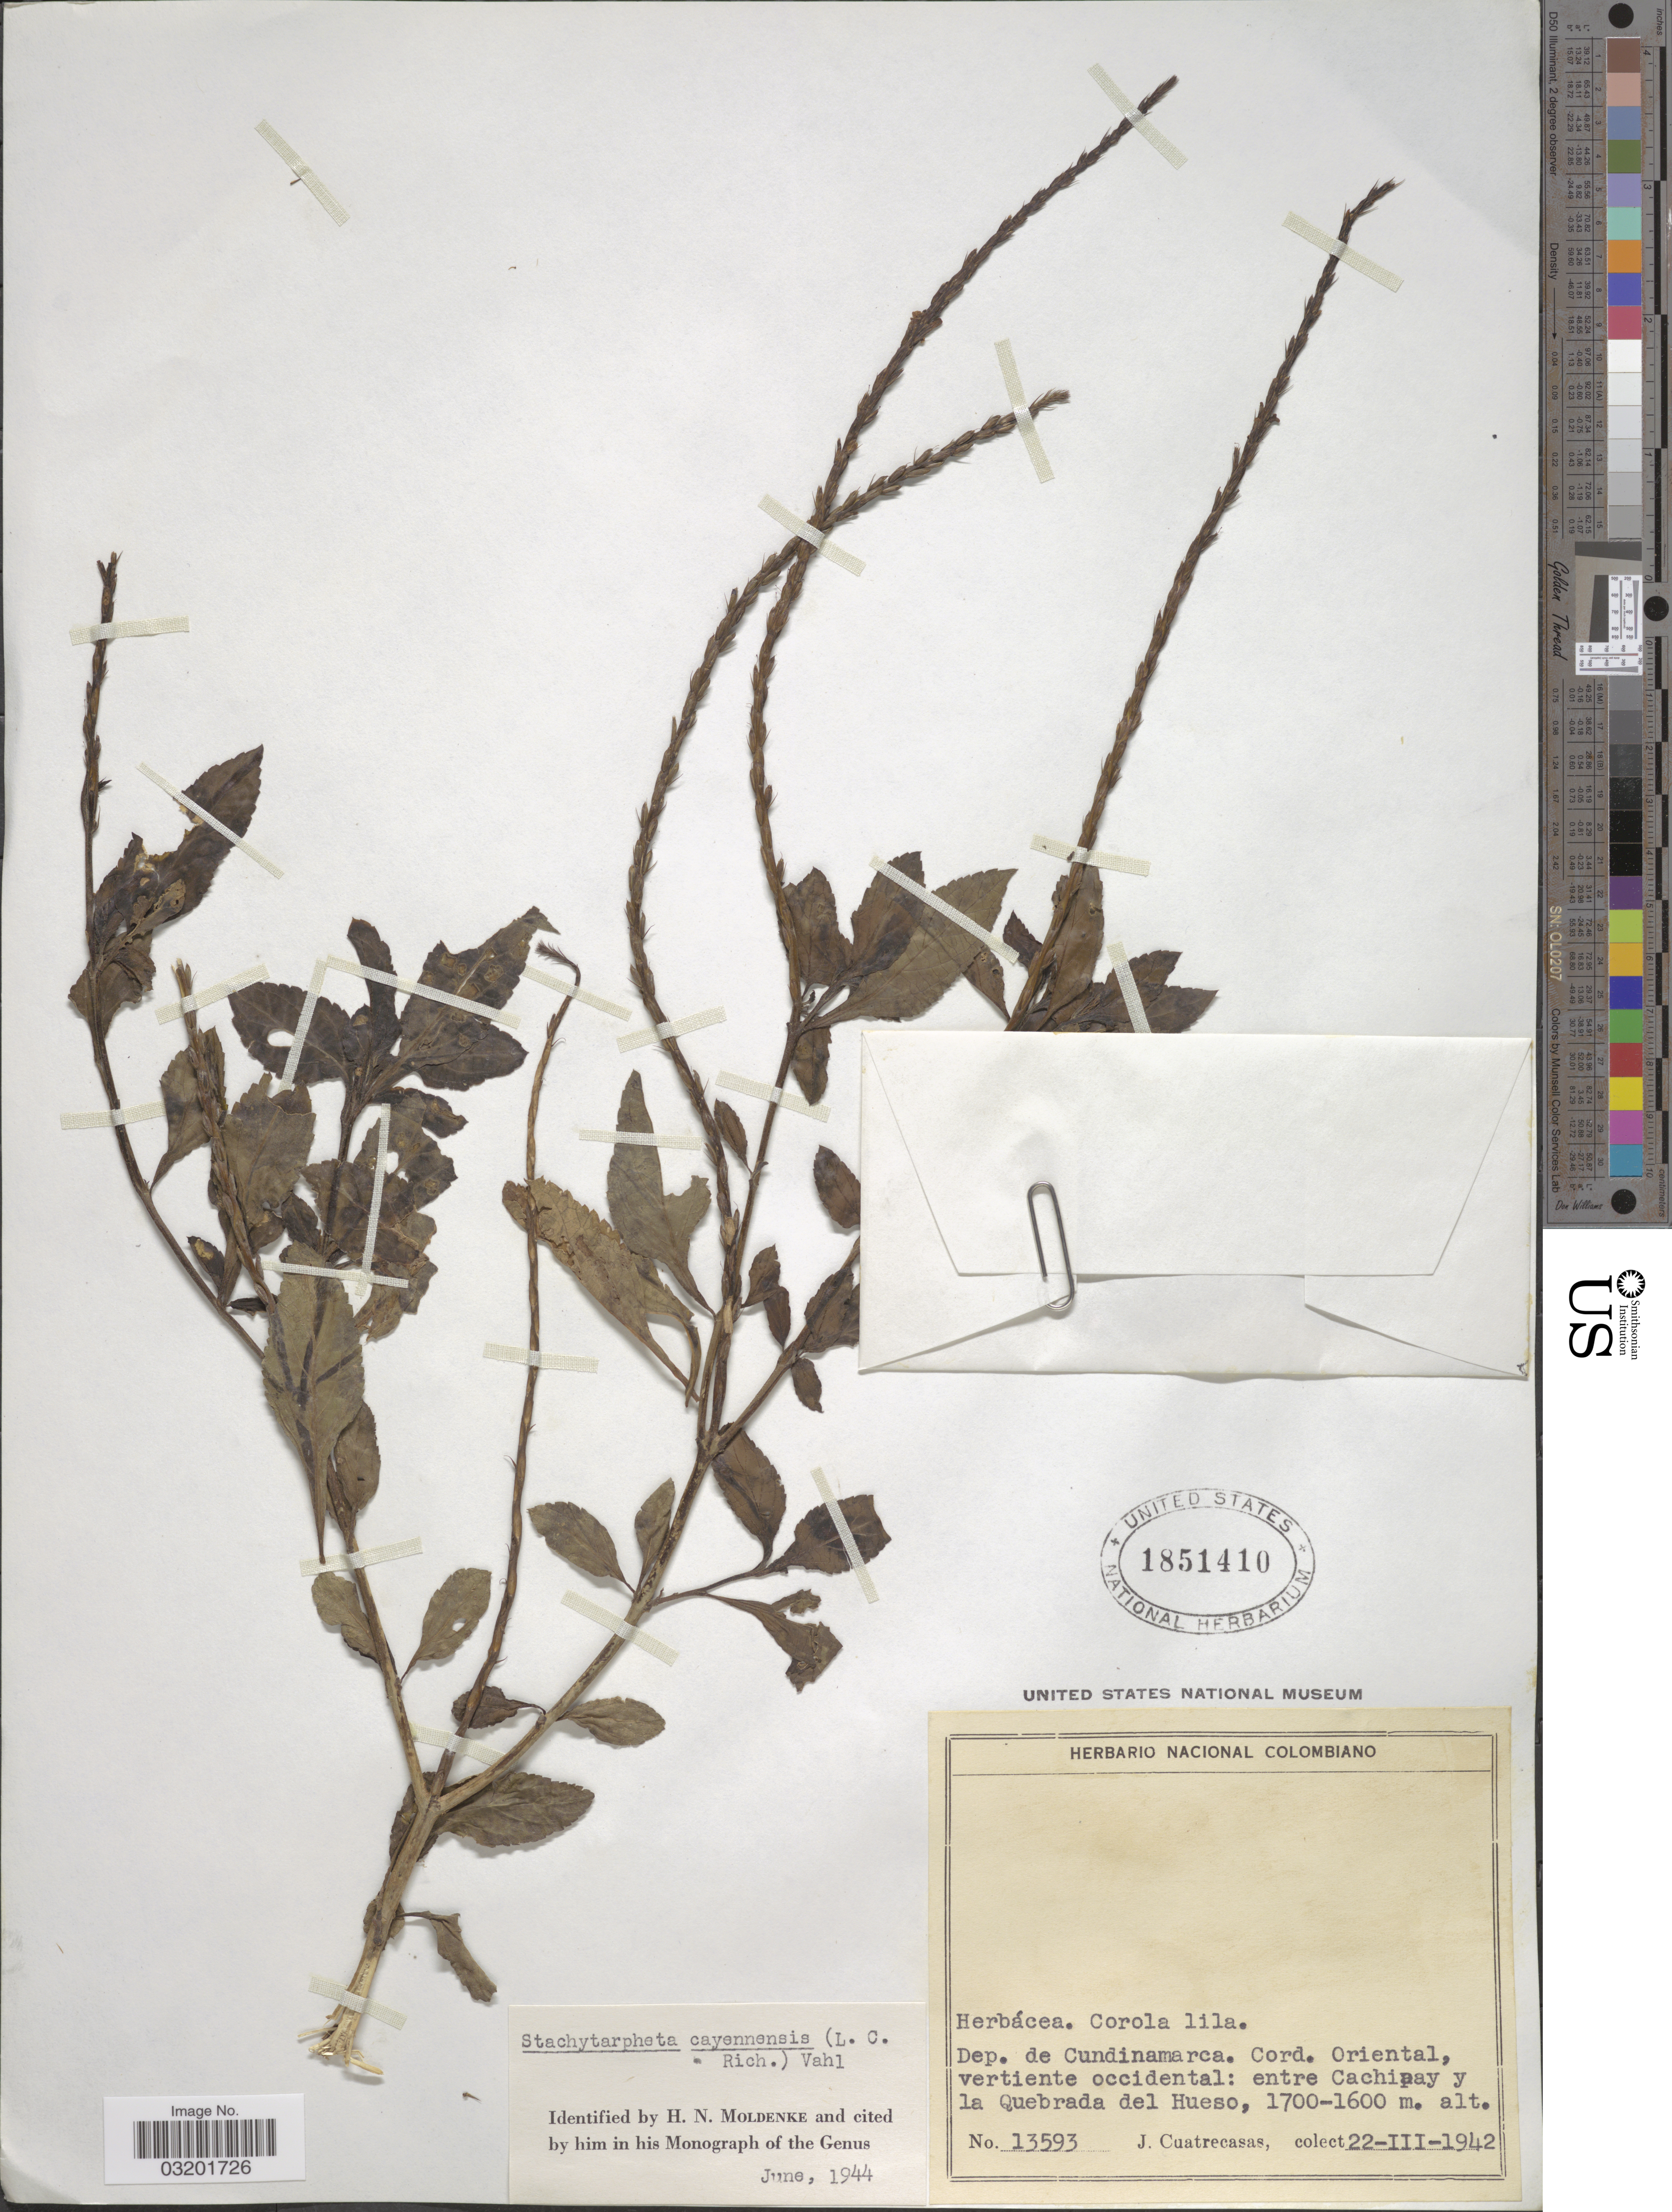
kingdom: Plantae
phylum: Tracheophyta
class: Magnoliopsida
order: Lamiales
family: Verbenaceae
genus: Stachytarpheta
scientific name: Stachytarpheta cayennensis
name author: (Rich.) Vahl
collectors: J. Cuatrecasas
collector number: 13593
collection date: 1942-03-22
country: Colombia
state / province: Cundinamarca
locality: Dep. de Cundinamarca. Cord. Oriental, vertiente occidental: entre Cachipay y la Quebrada de Hueso.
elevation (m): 1600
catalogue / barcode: US 1851410